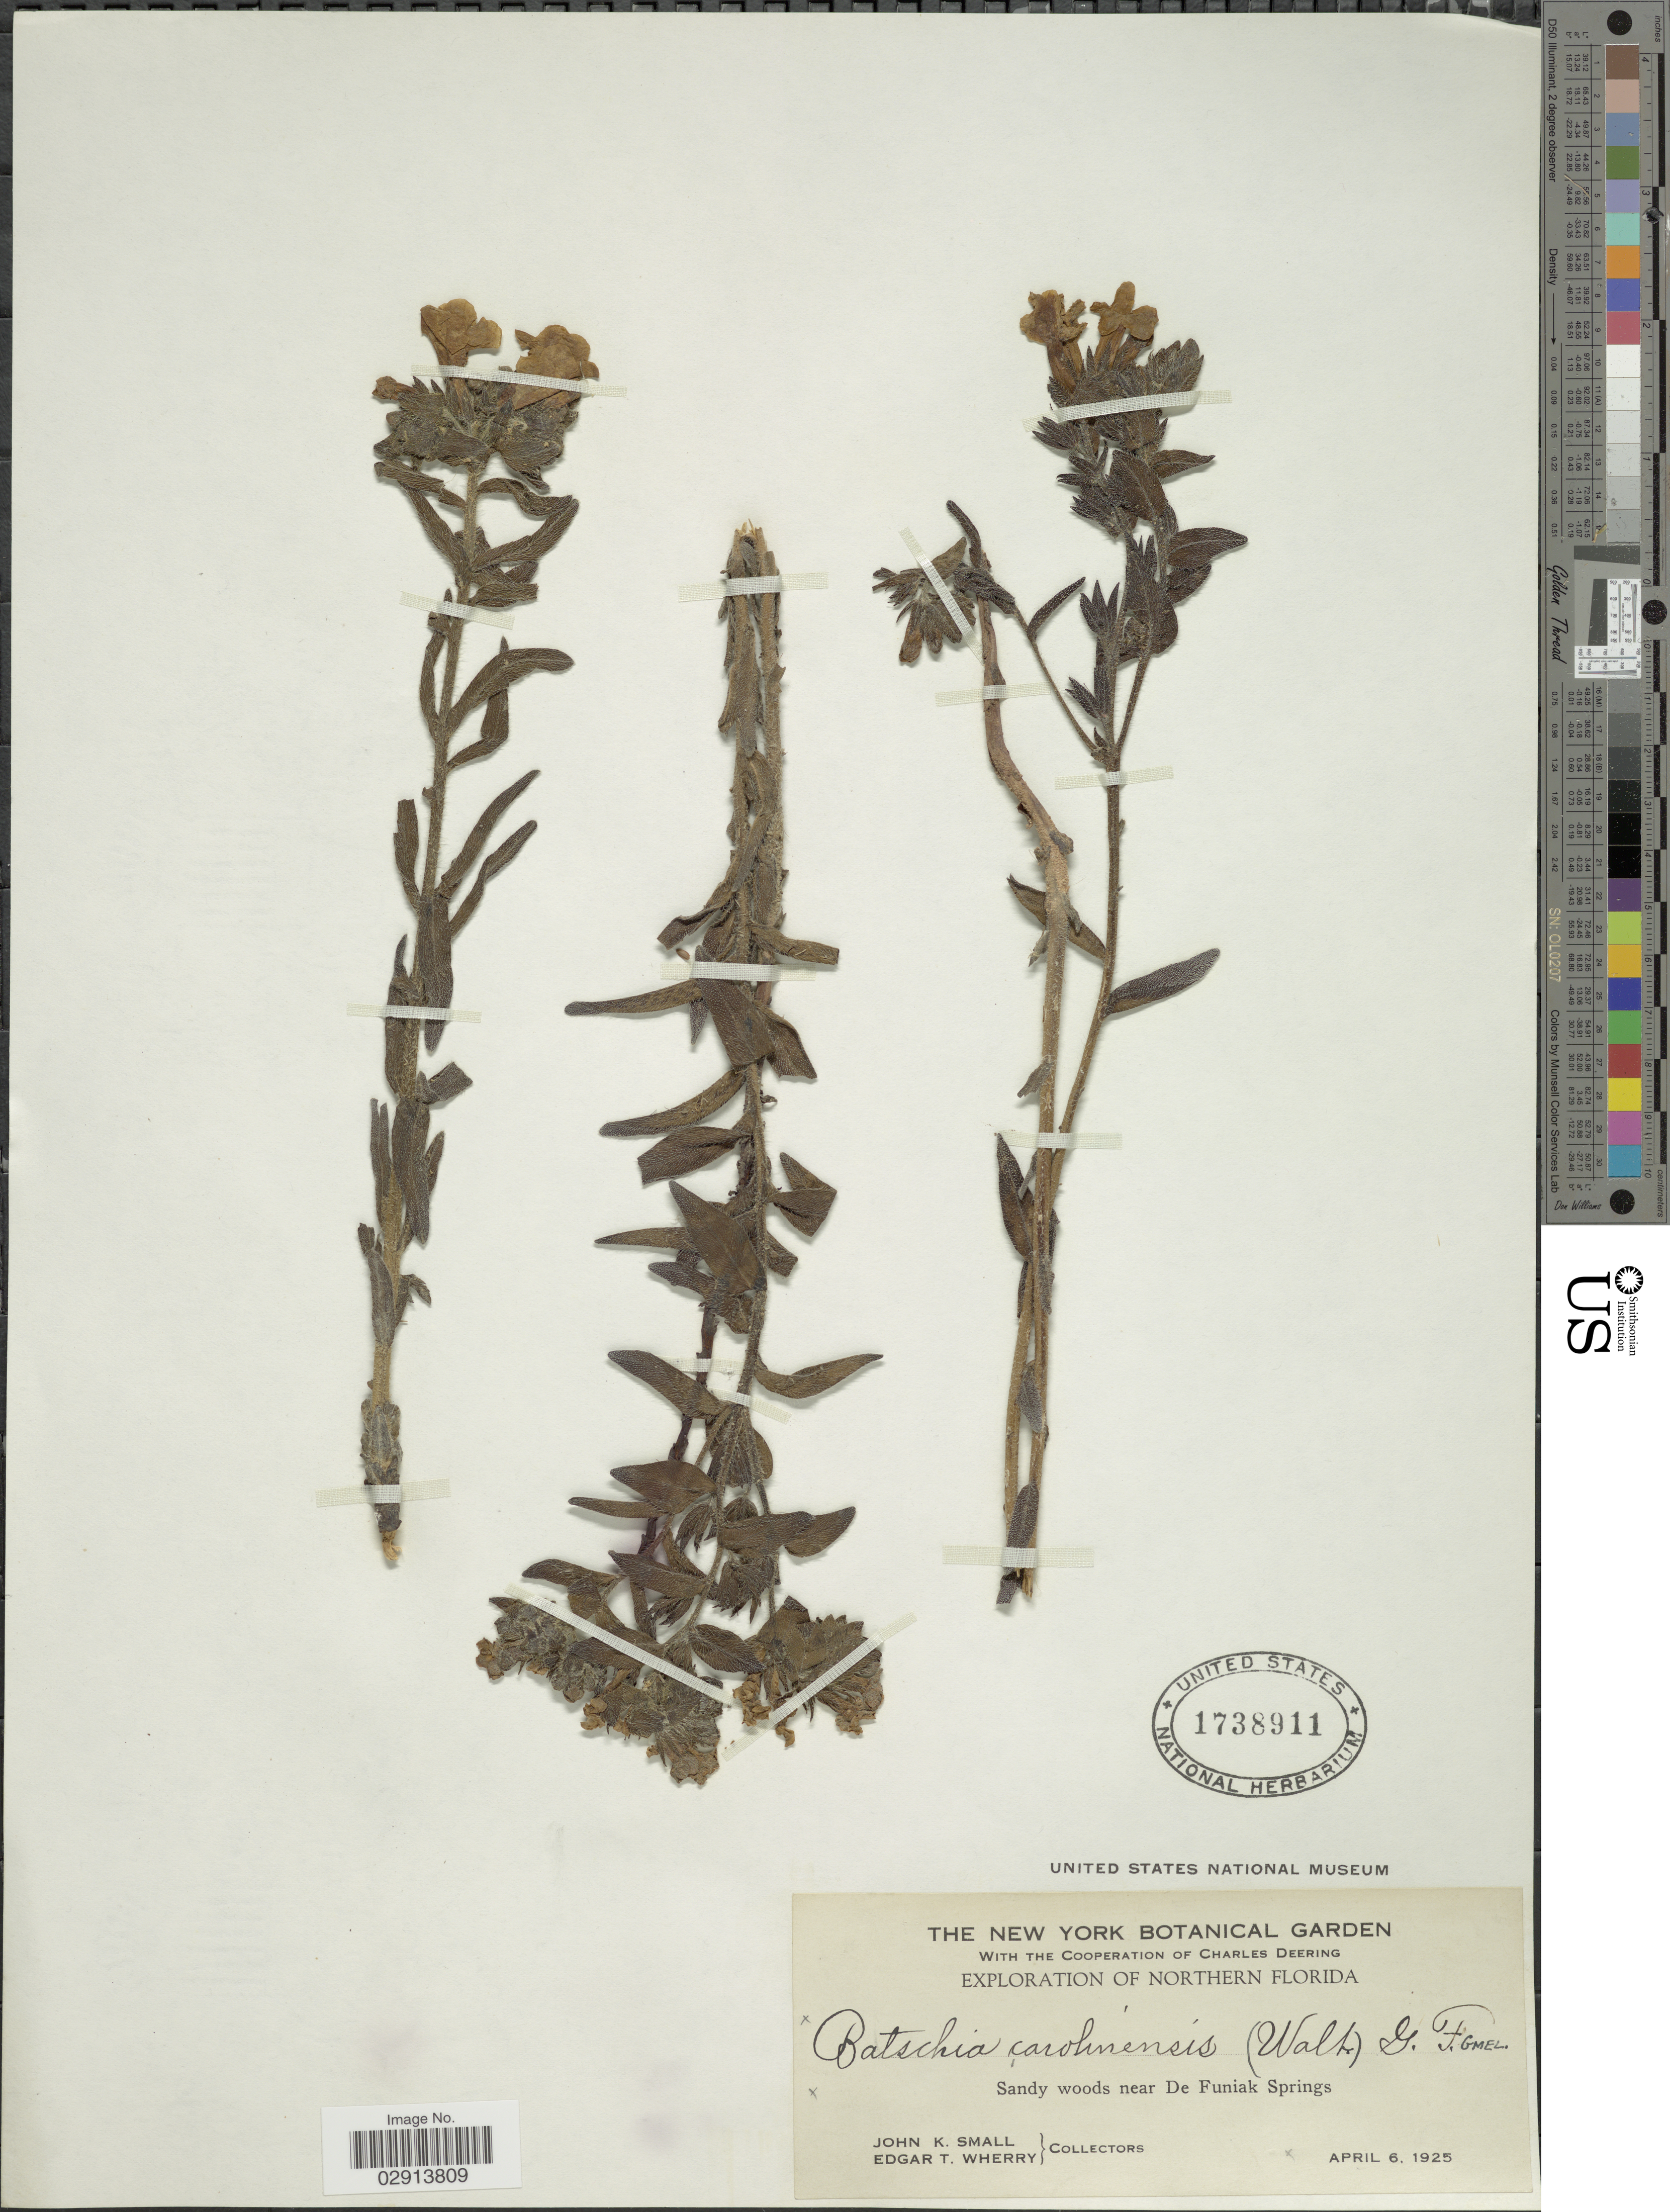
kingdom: Plantae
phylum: Tracheophyta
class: Magnoliopsida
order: Boraginales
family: Boraginaceae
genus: Lithospermum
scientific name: Lithospermum caroliniense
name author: (J.F. Gmel.) MacMill.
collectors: J. K. Small & E. T. Wherry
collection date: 1925-04-06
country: United States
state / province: Florida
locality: Northern Florida. Sandy woods near De Funiak Springs.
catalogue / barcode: US 1738911